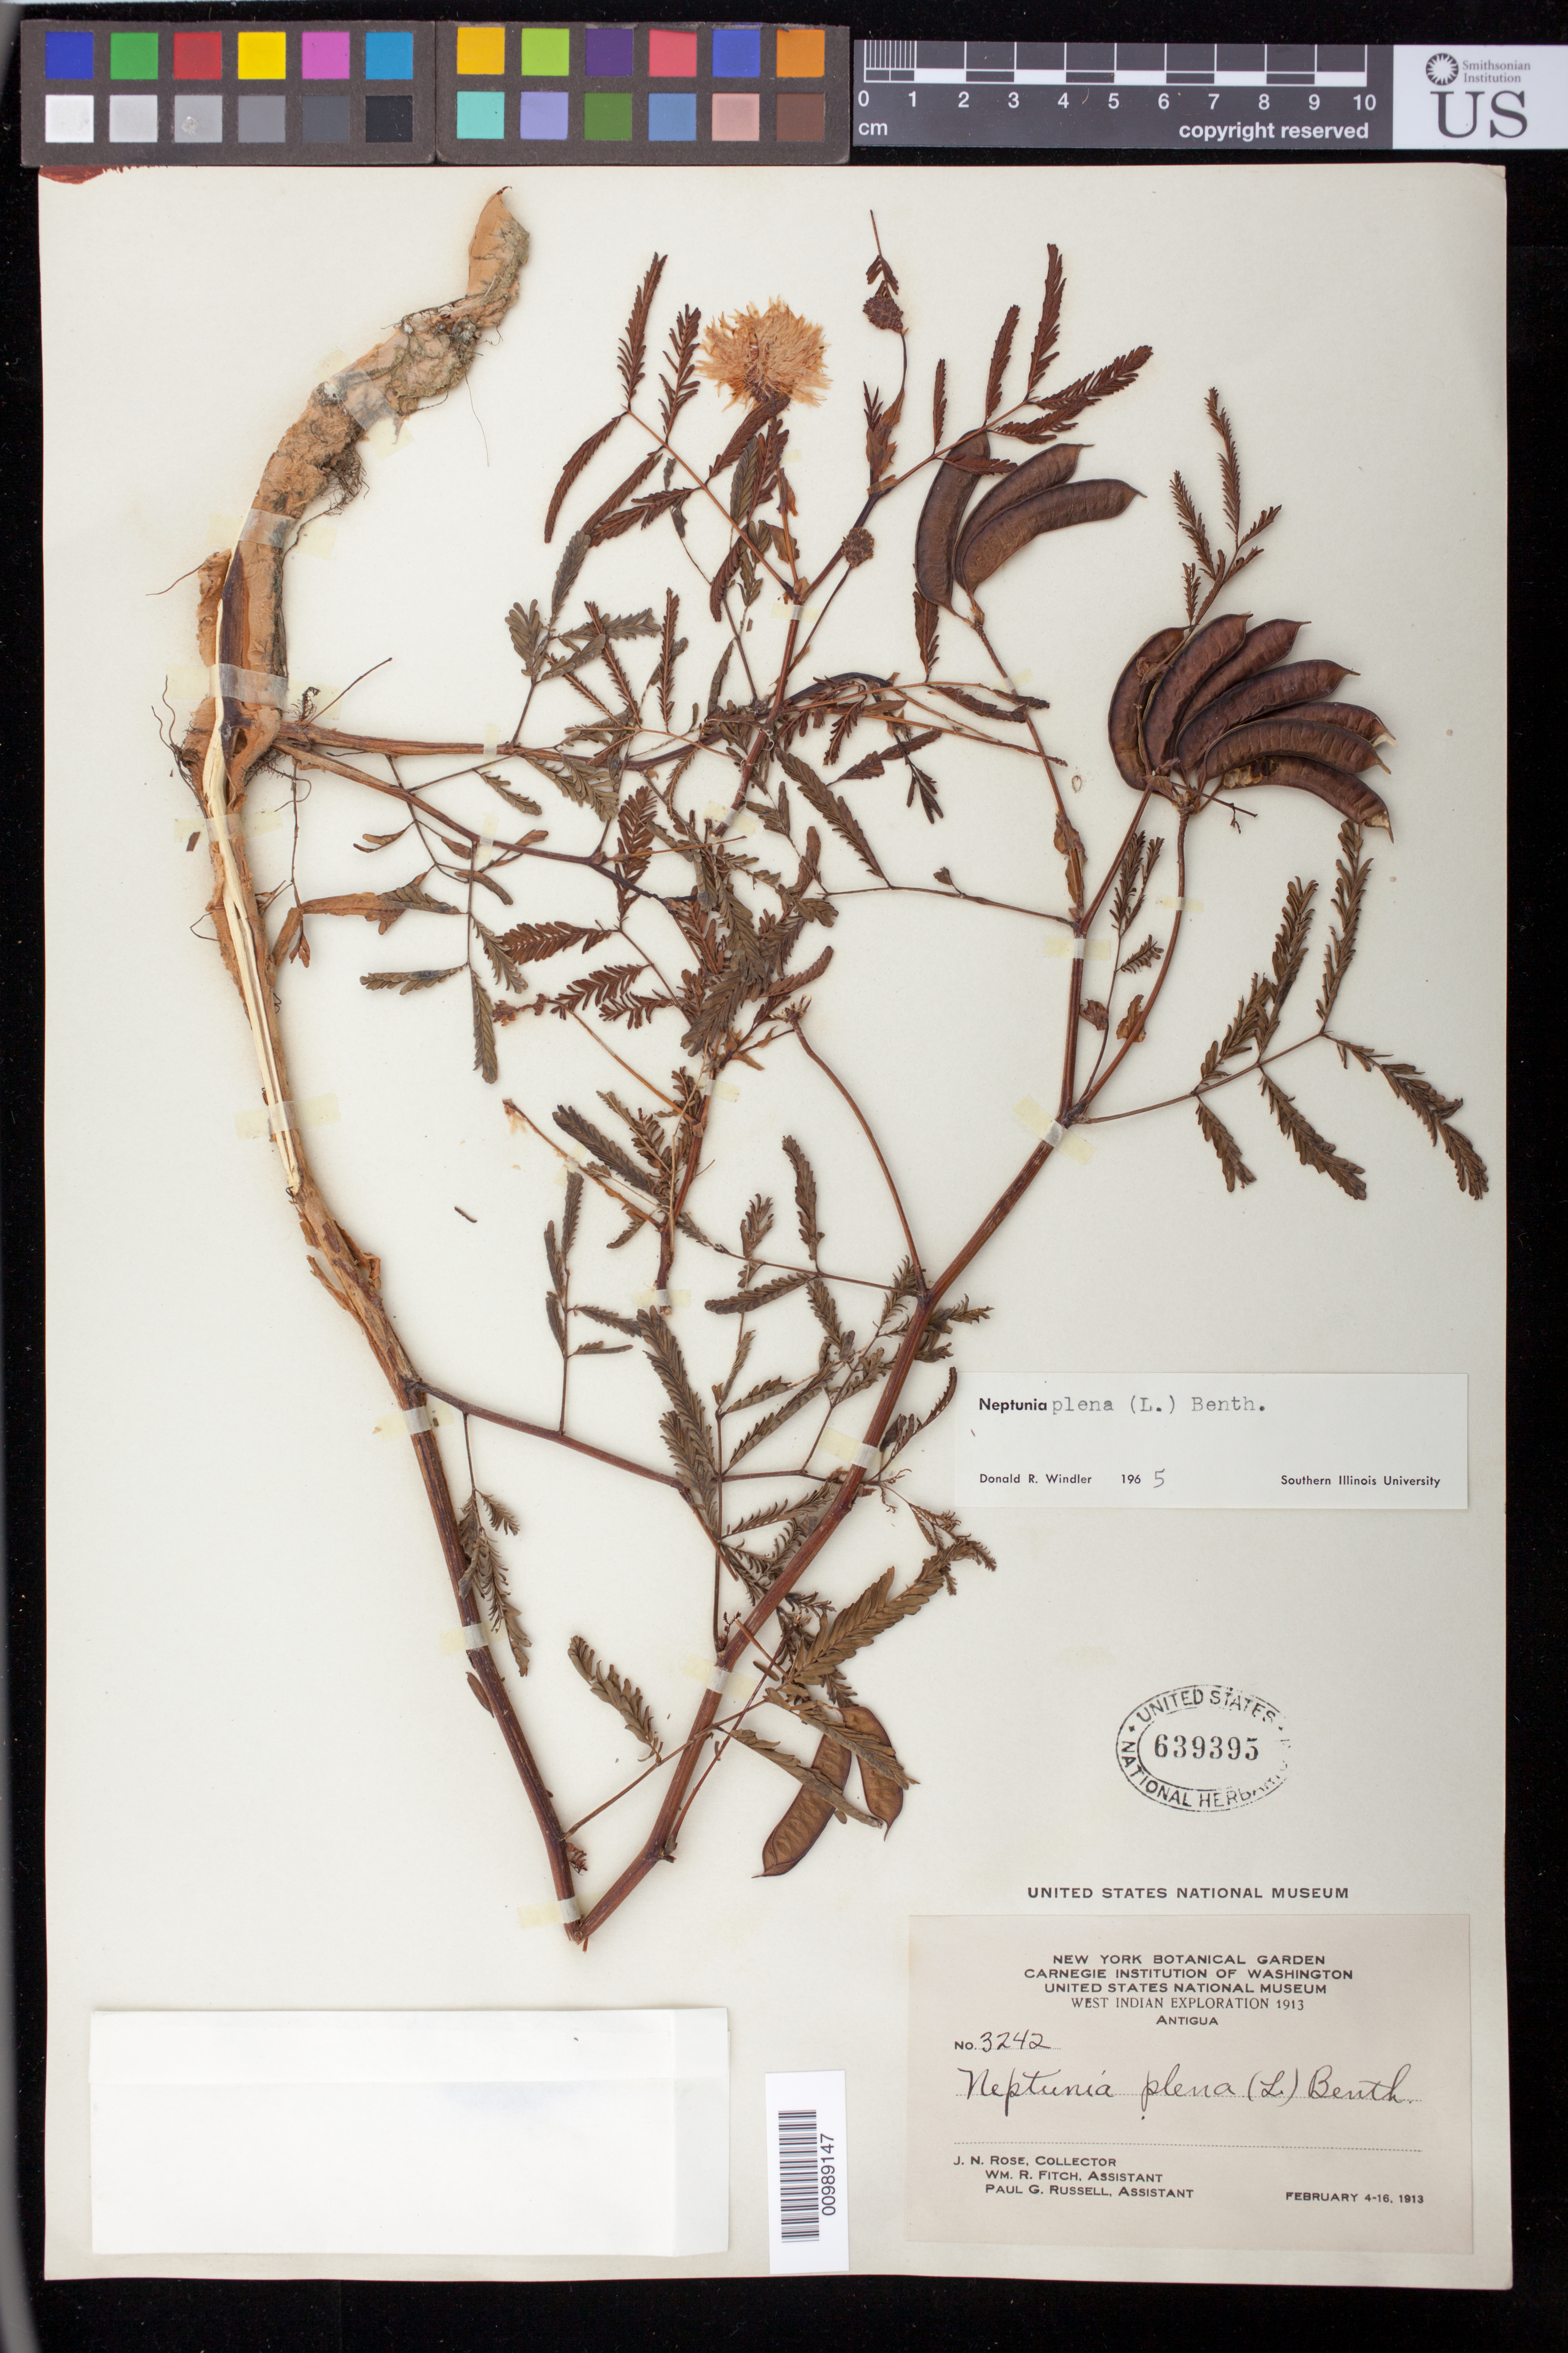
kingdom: Plantae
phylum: Tracheophyta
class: Magnoliopsida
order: Fabales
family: Fabaceae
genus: Neptunia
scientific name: Neptunia plena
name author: (L.) Benth.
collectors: J. N. Rose, W. R. Fitch & P. G. Russell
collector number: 3242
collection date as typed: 04 Feb 1913 to 16 Feb 1913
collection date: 1913-02-04/1913-02-16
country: Antigua and Barbuda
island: Antigua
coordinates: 0 N, 0 E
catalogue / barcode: US 639395